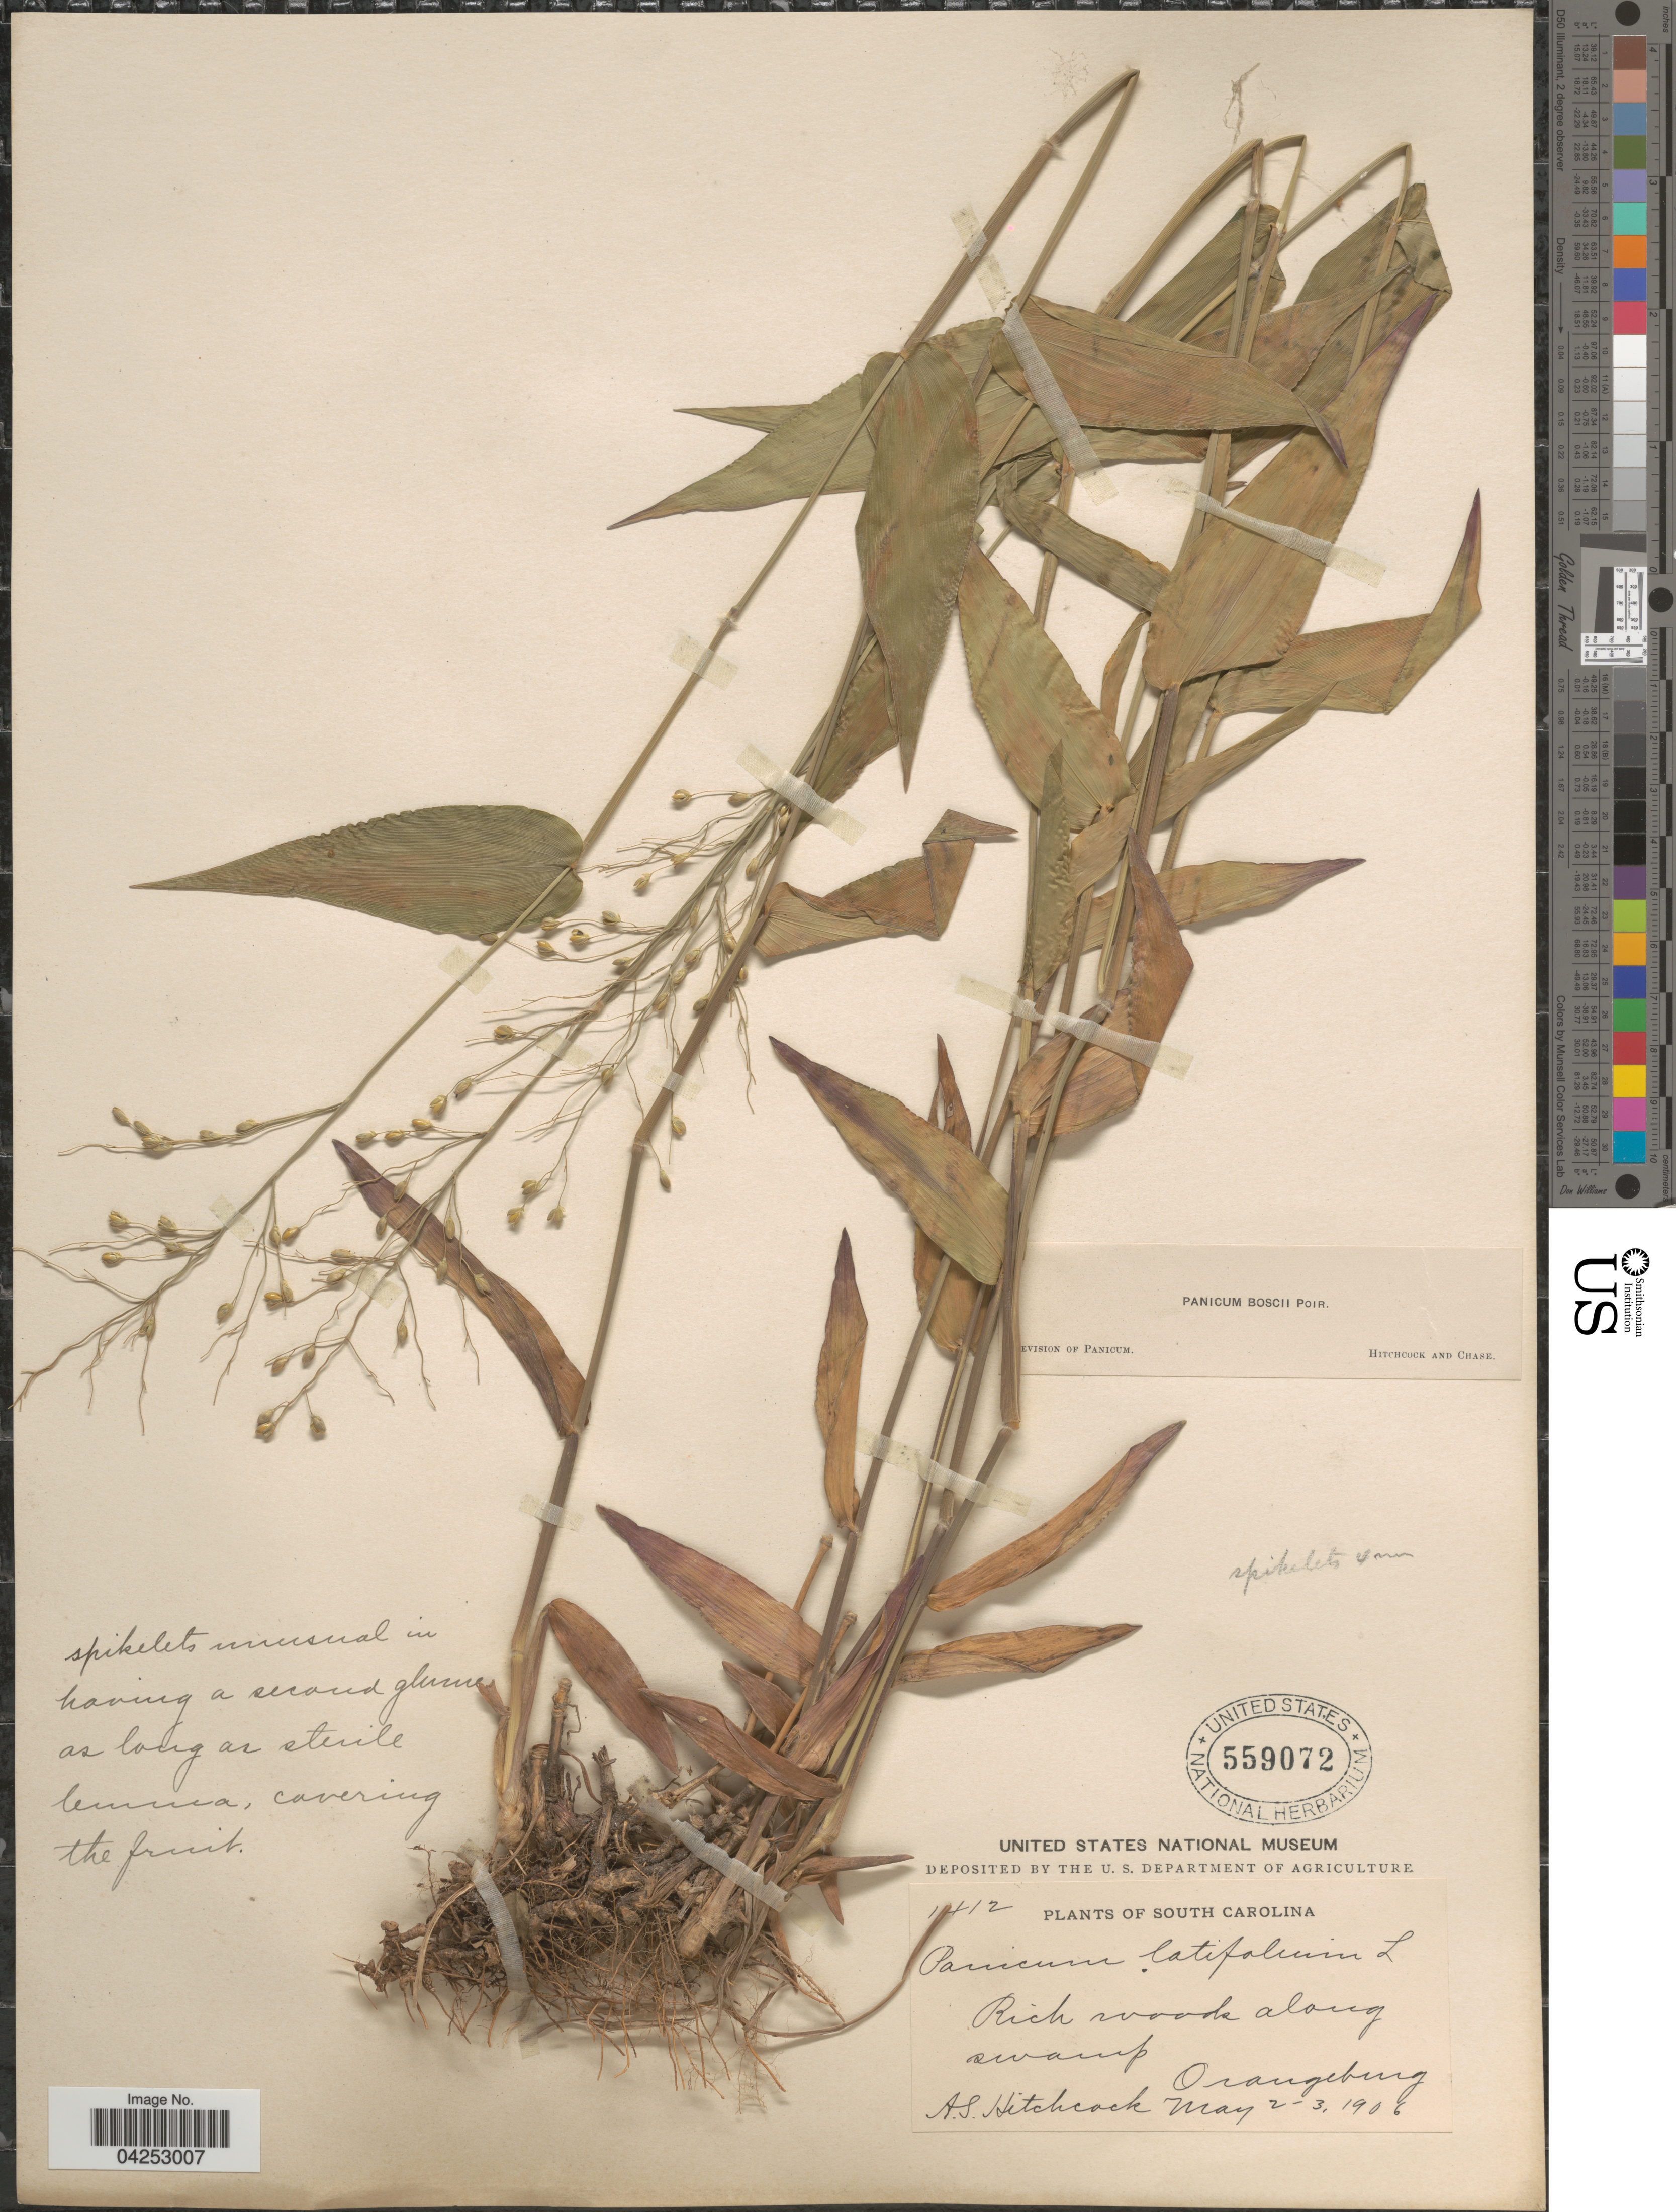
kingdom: Plantae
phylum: Tracheophyta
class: Liliopsida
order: Poales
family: Poaceae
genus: Dichanthelium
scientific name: Dichanthelium boscii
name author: (Poir.) Gould & C.A. Clark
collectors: A. S. Hitchcock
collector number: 1412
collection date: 1906-05-02/1906-05-03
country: United States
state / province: South Carolina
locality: Rich woods along swamp Orangeburg.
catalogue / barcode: US 559072